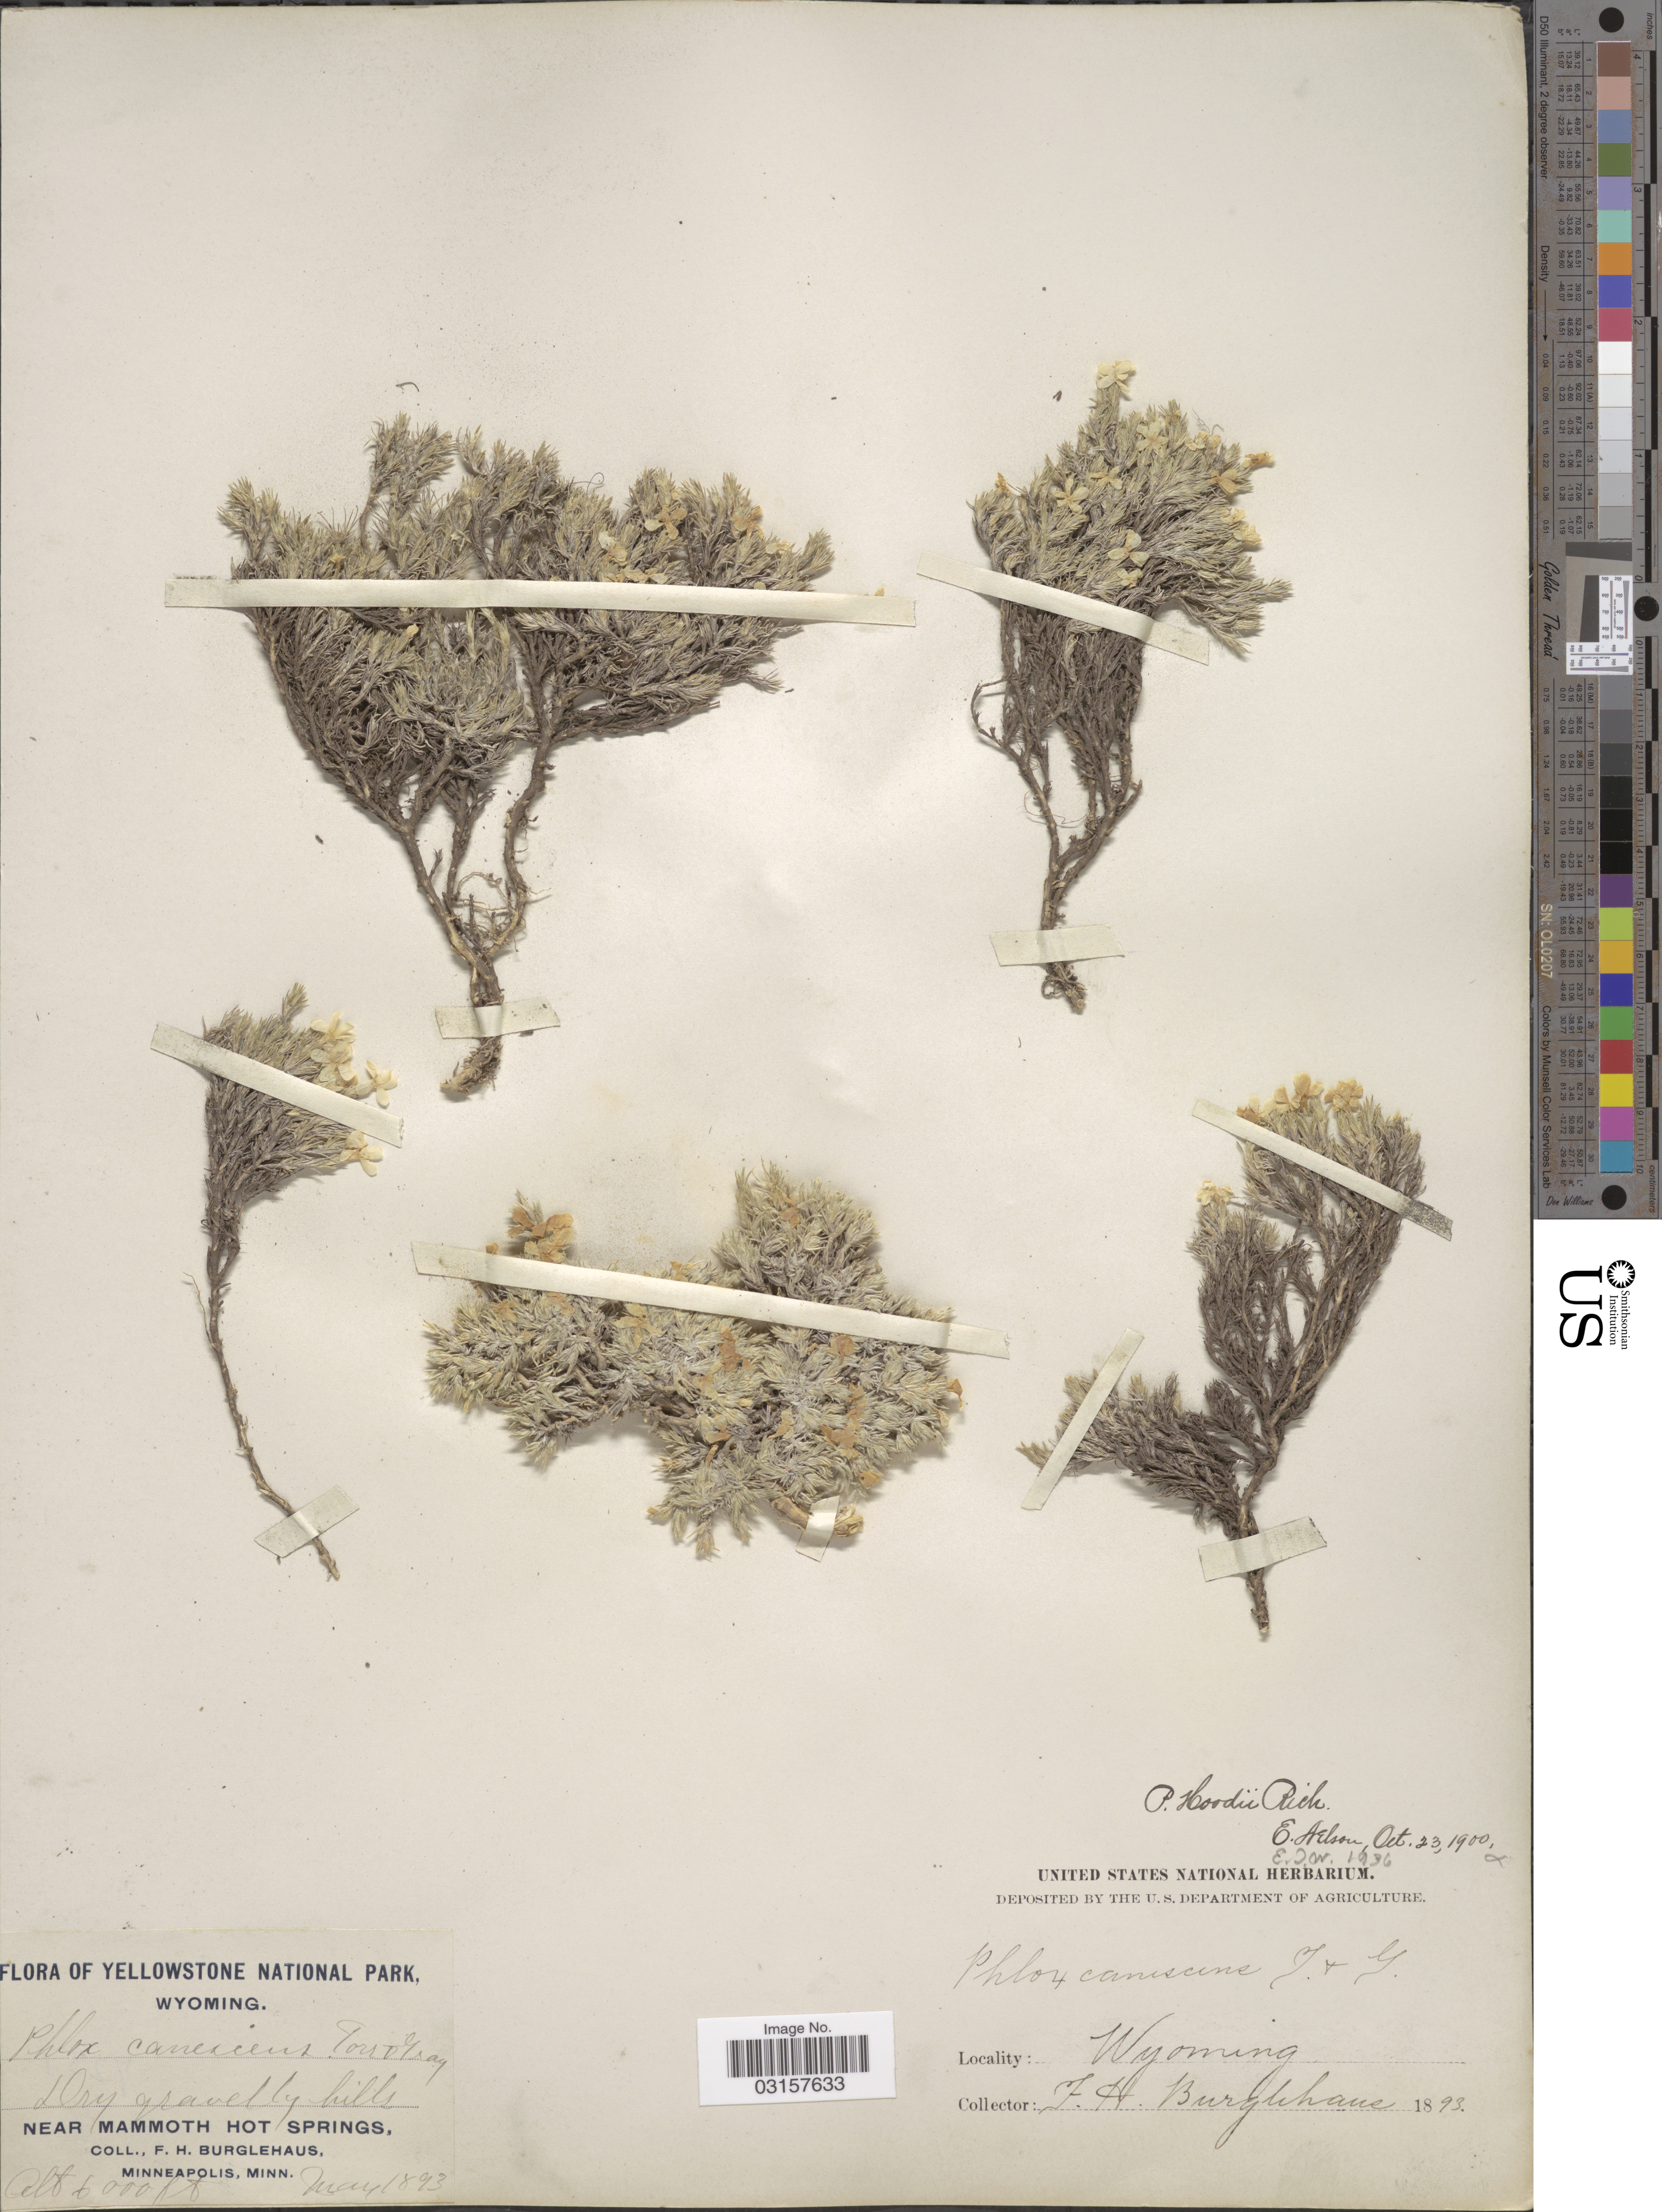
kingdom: Plantae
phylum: Tracheophyta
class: Magnoliopsida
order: Ericales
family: Polemoniaceae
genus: Phlox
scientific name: Phlox hoodii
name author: Richardson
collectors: F. Burglehaus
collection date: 1893-05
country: United States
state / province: Wyoming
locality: Yellowstone National Park, Near Mammoth Hot Springs.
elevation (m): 1829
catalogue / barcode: US 103165